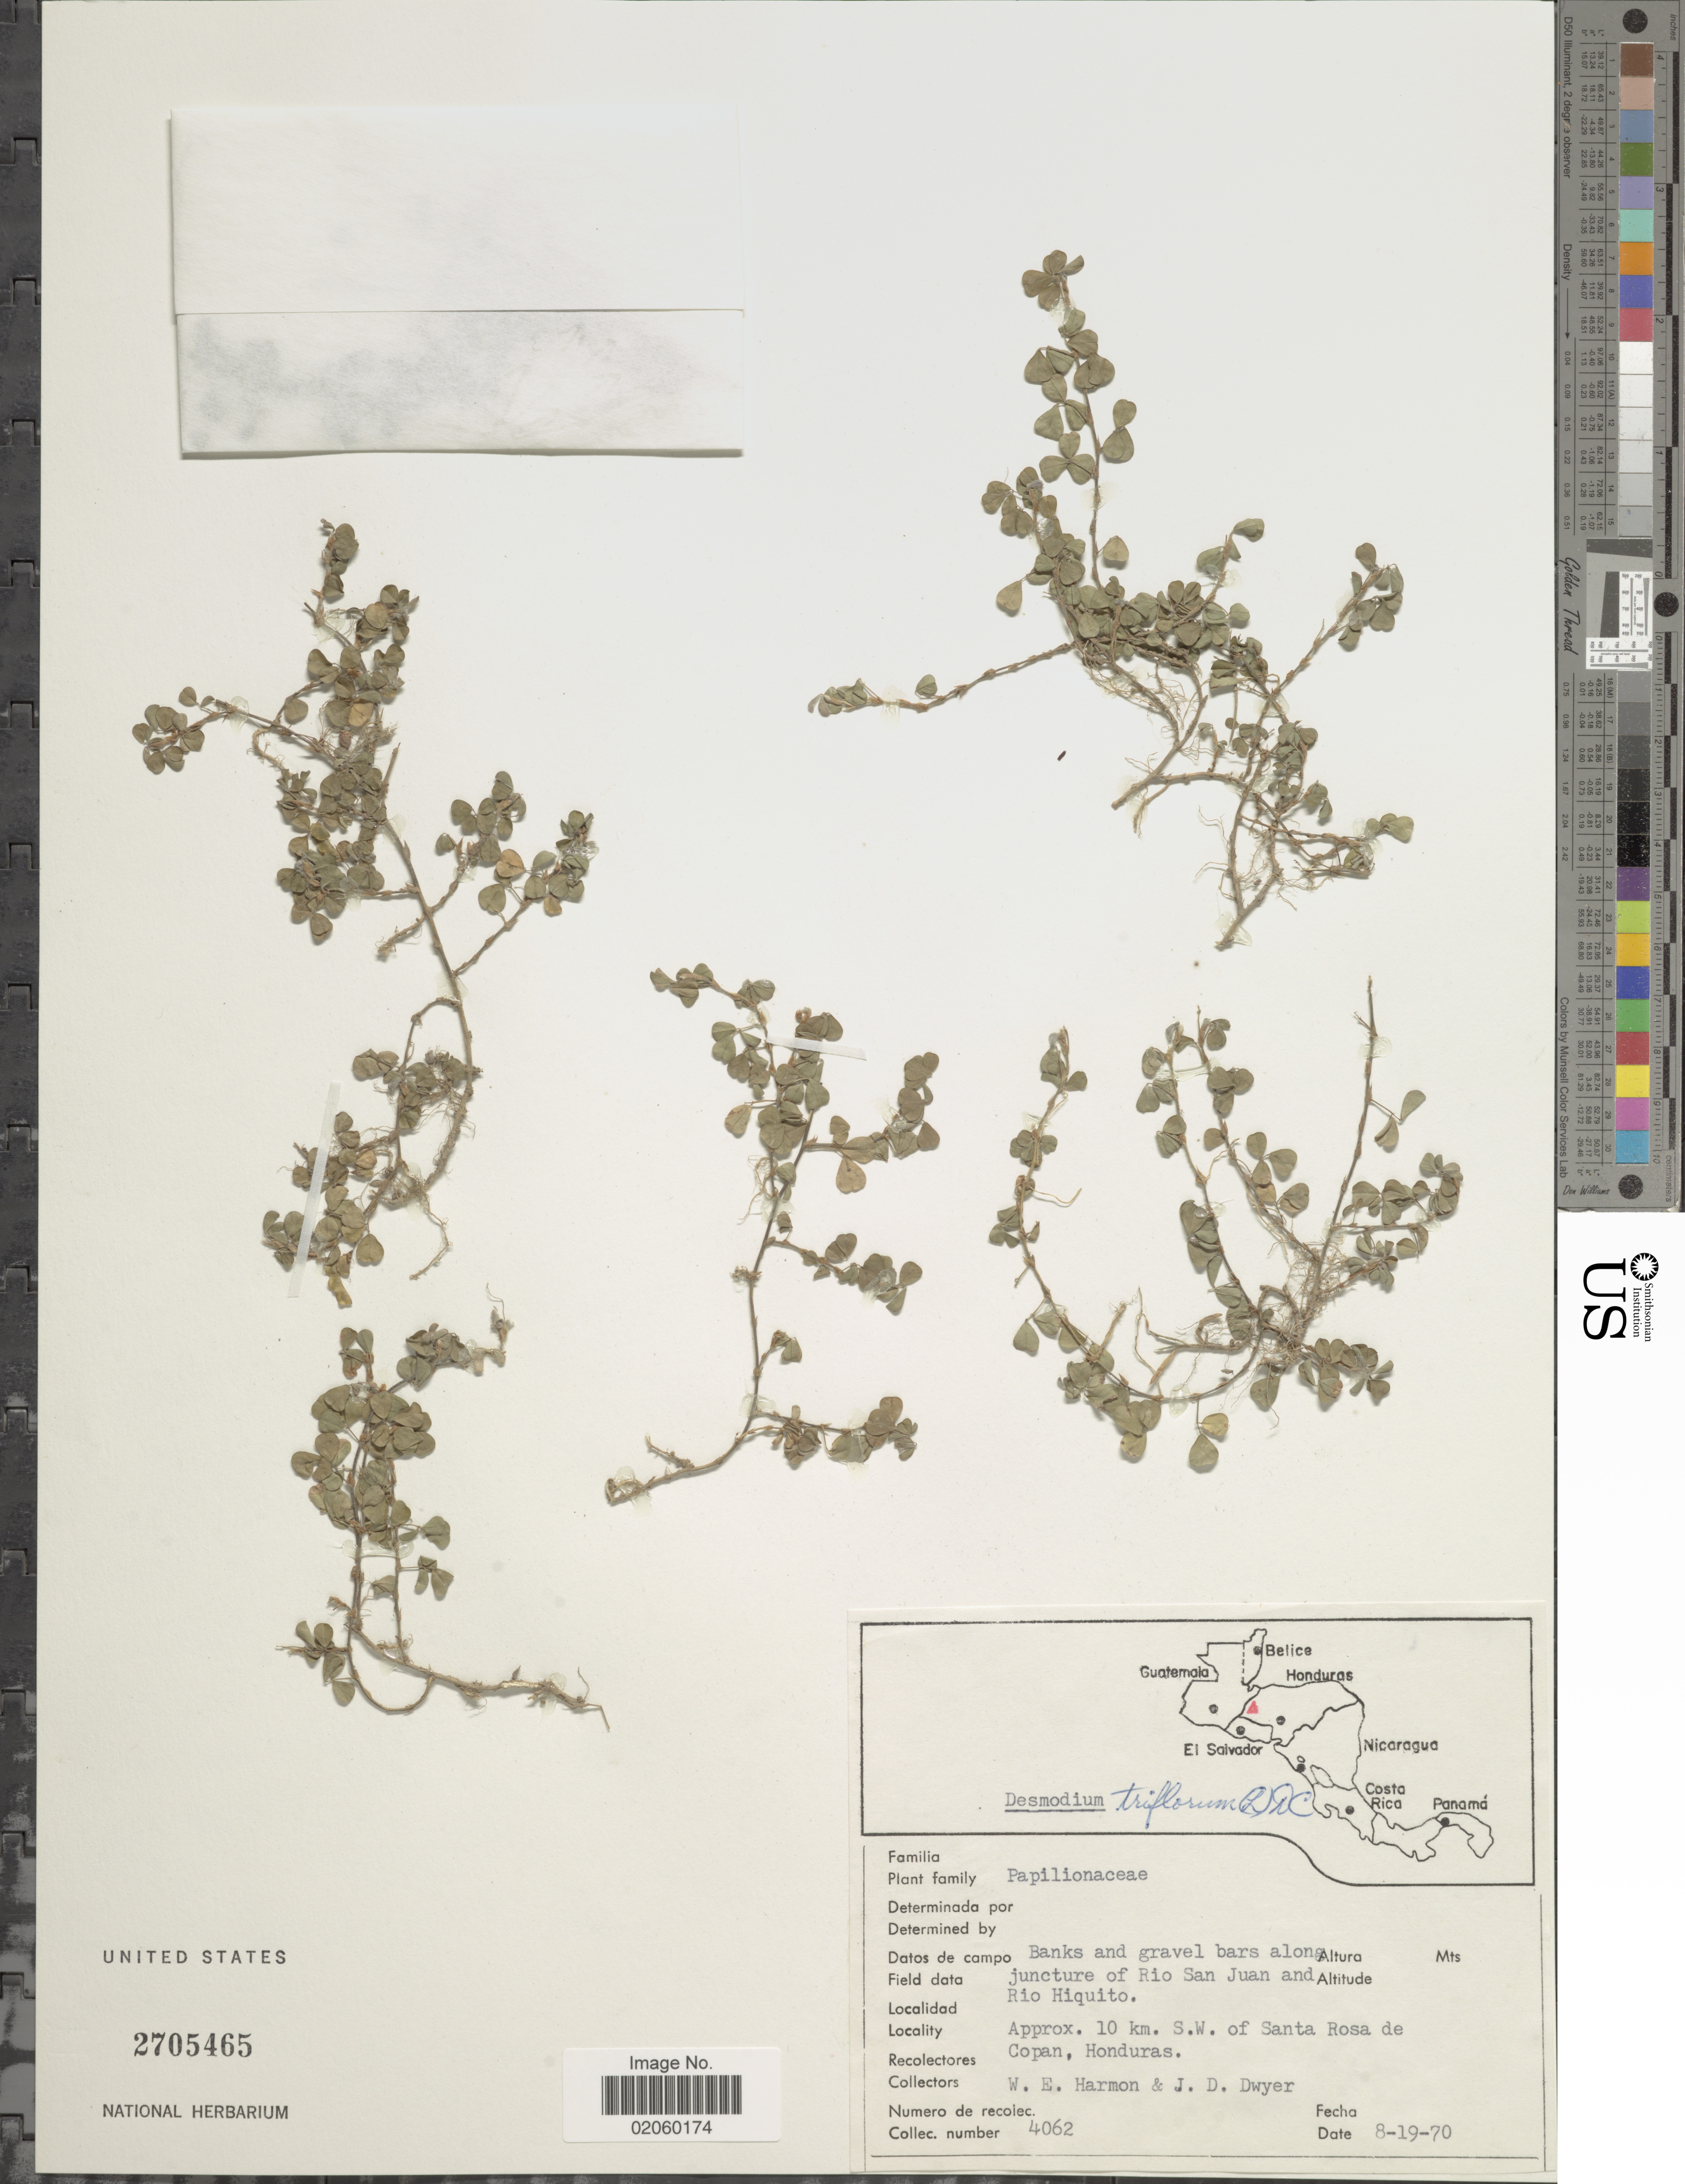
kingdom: Plantae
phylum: Tracheophyta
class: Magnoliopsida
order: Fabales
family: Fabaceae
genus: Grona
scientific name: Grona triflora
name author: (L.) H. Ohashi & K. Ohashi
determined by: Strong, Mark T., (BOT), Smithsonian Institution - National Museum of Natural History (UNITED STATES)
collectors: W. E. Harmon & J. D. Dwyer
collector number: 4062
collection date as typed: Transcribed d/m/y: 19/8/70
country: Guatemala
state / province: Santa Rosa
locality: Banks on gravel bars along juncture of Rio San Juan and Rio Hiquito. Approx. 10 km. S. W. of Santa Rosa de Copan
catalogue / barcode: US 2705465